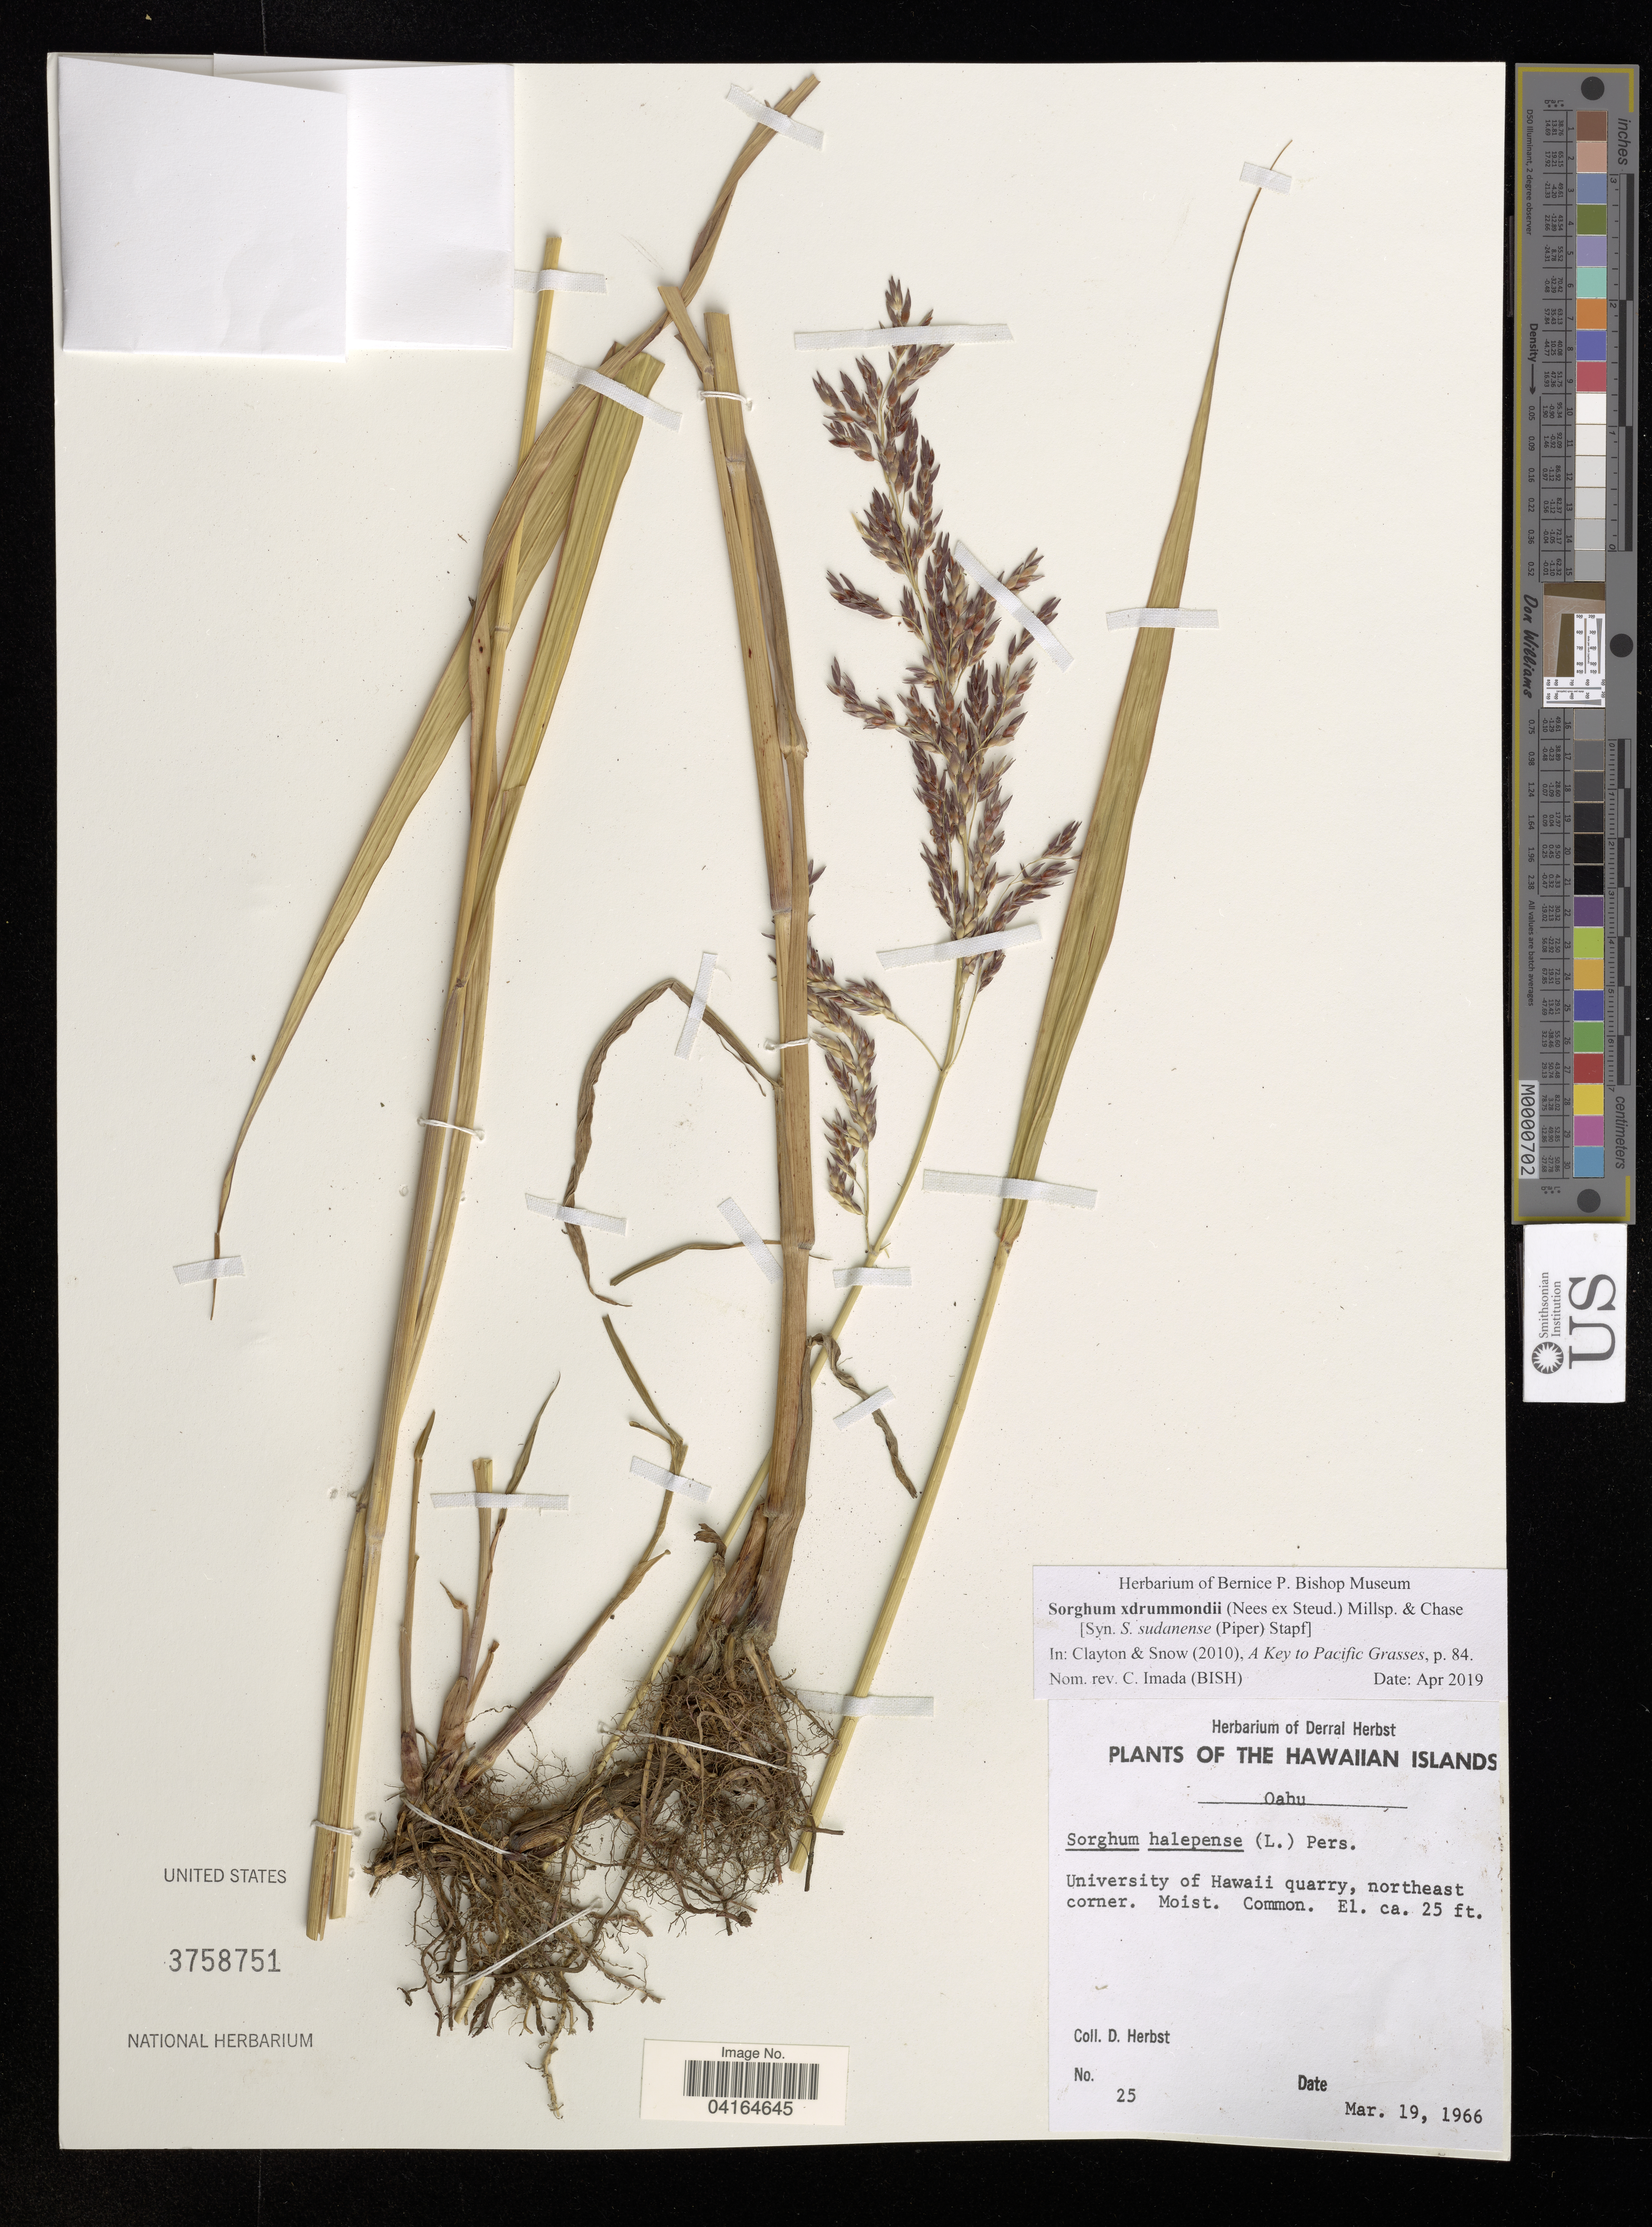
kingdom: Plantae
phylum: Tracheophyta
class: Liliopsida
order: Poales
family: Poaceae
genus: Sorghum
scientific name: Sorghum bicolor nothosubsp. drummondii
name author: (Nees ex Steud.) de Wet ex Davidse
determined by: Faccenda, K.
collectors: D. Herbst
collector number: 25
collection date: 1966-03-19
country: United States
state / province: Hawaii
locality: Hawaiian Islands. Oahu. University of Hawaii quarry, northeast corner.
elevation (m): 8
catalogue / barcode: US 3758751